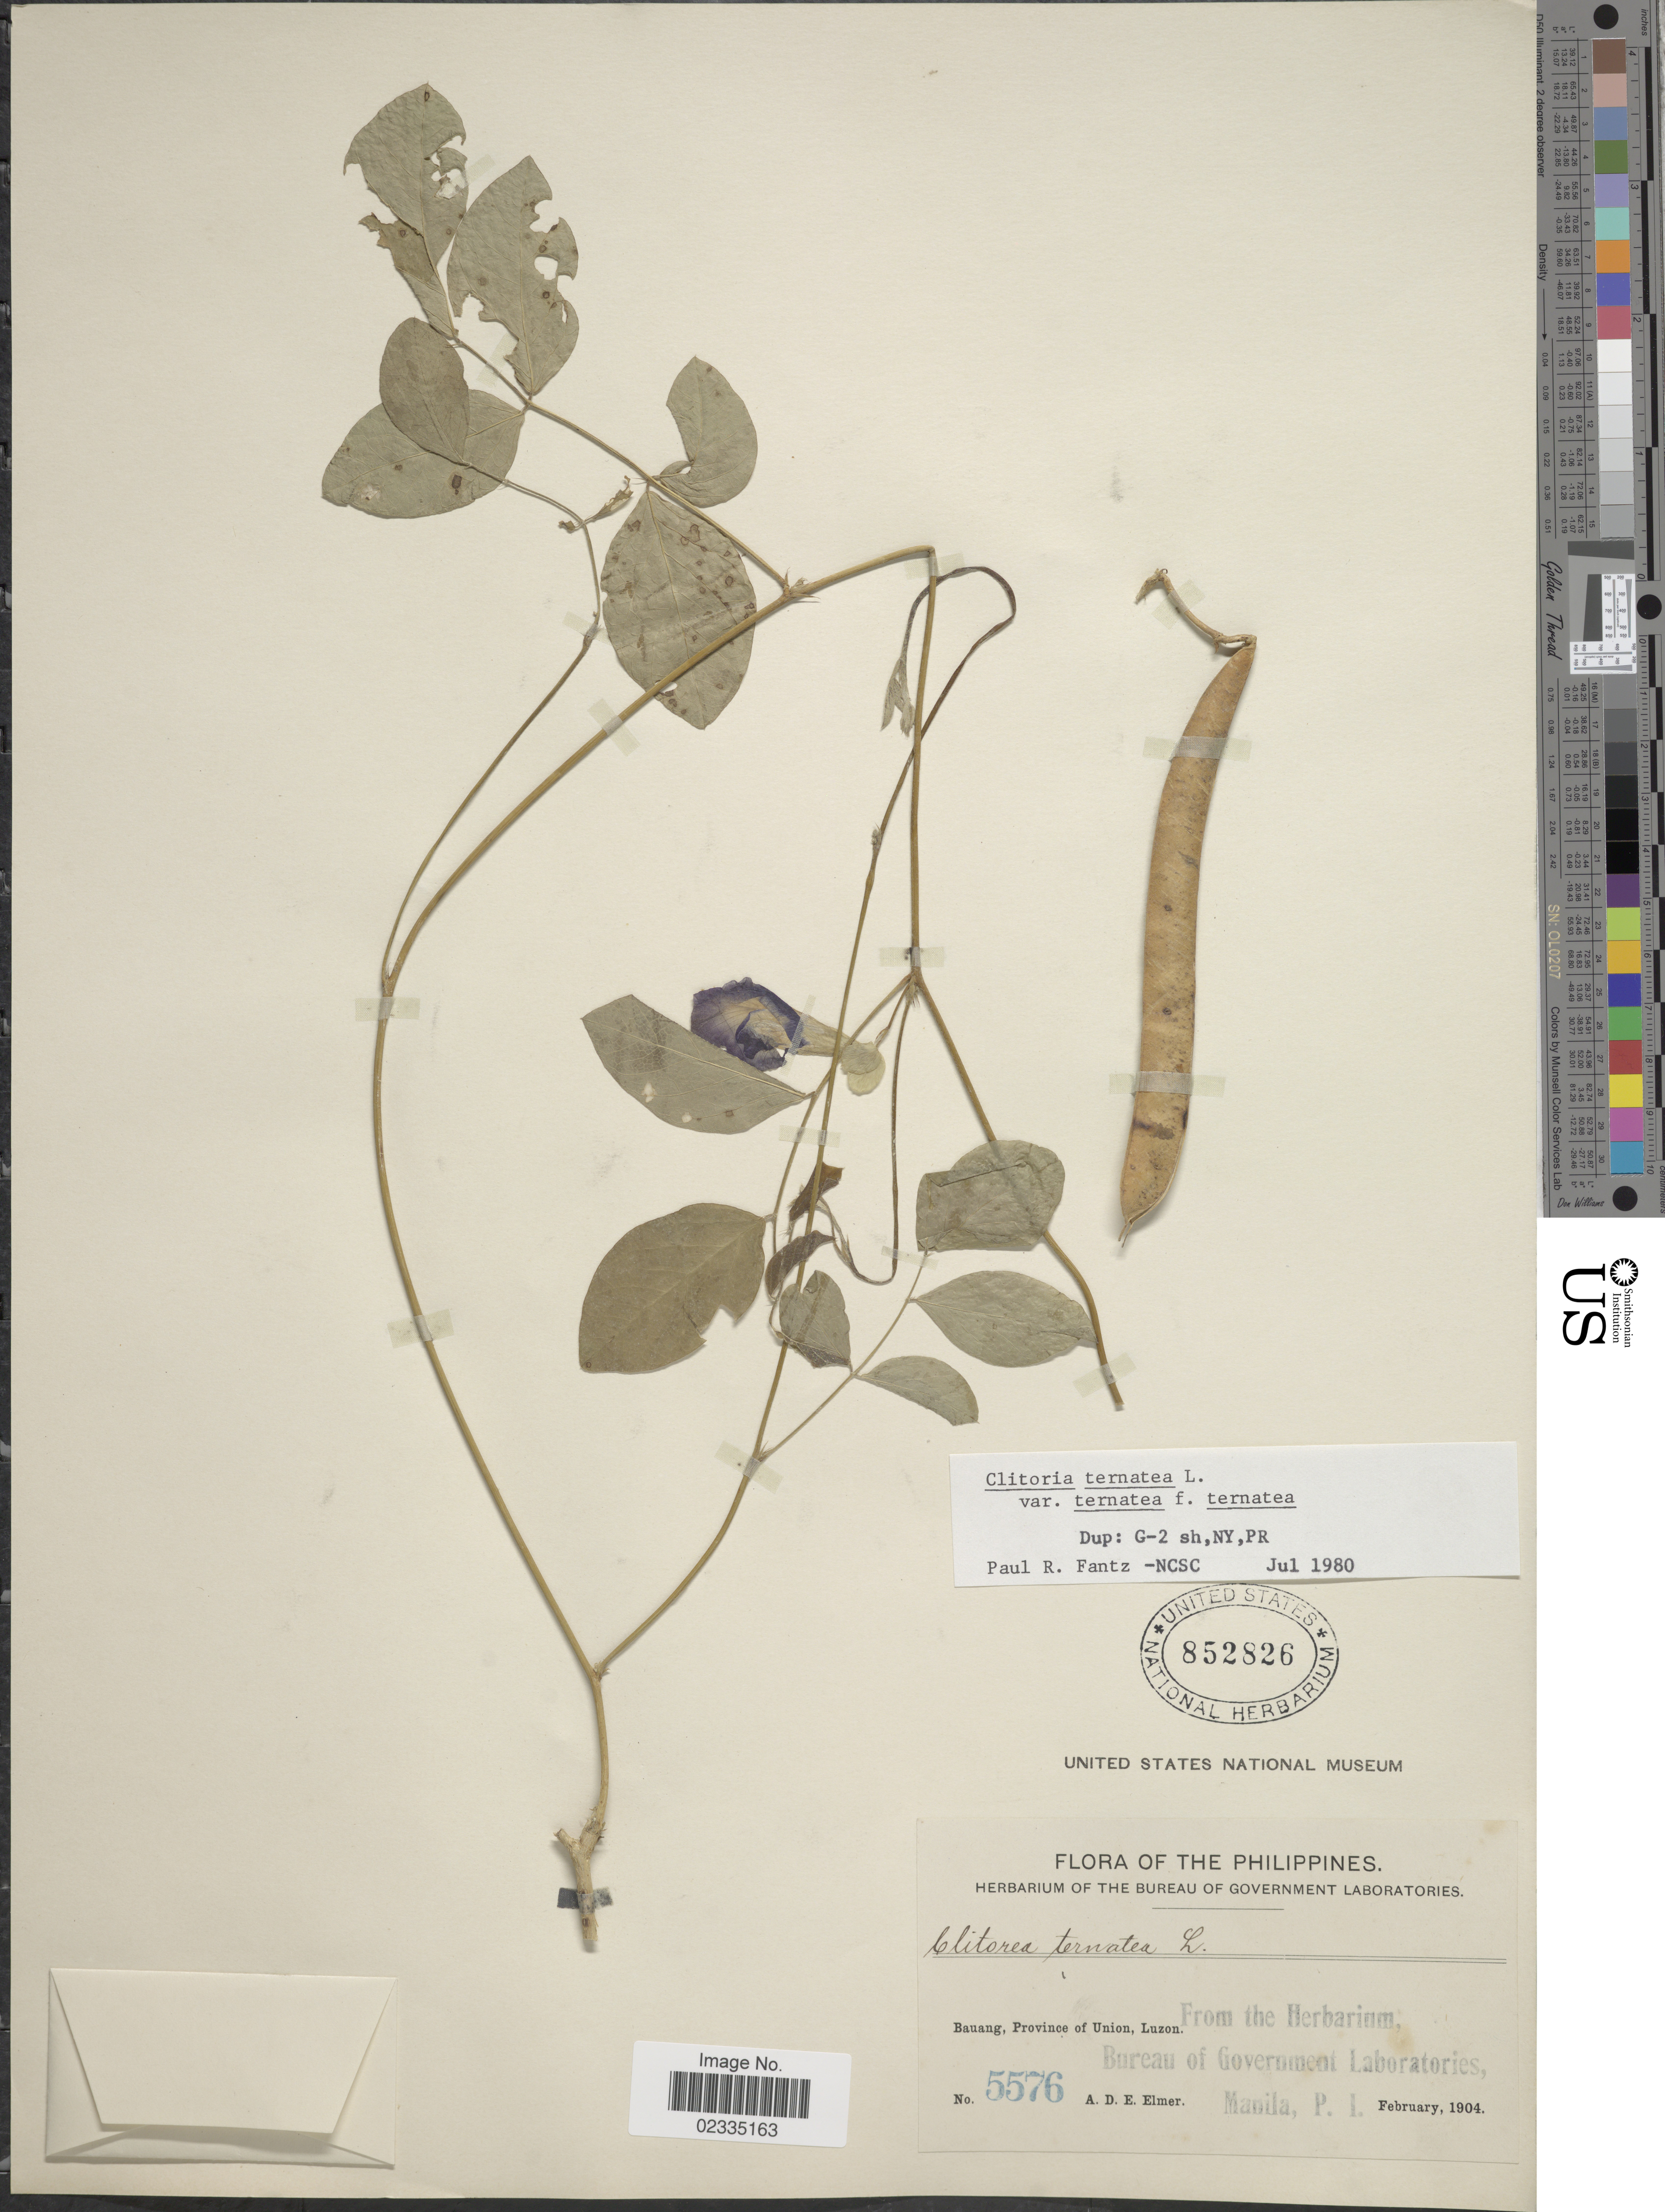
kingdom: Plantae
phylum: Tracheophyta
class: Magnoliopsida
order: Fabales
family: Fabaceae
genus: Clitoria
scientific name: Clitoria ternatea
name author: L.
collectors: A. D. E. Elmer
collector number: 5576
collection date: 1904-02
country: Philippines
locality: Bauang, Province of Union, Luzon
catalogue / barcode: US 852826